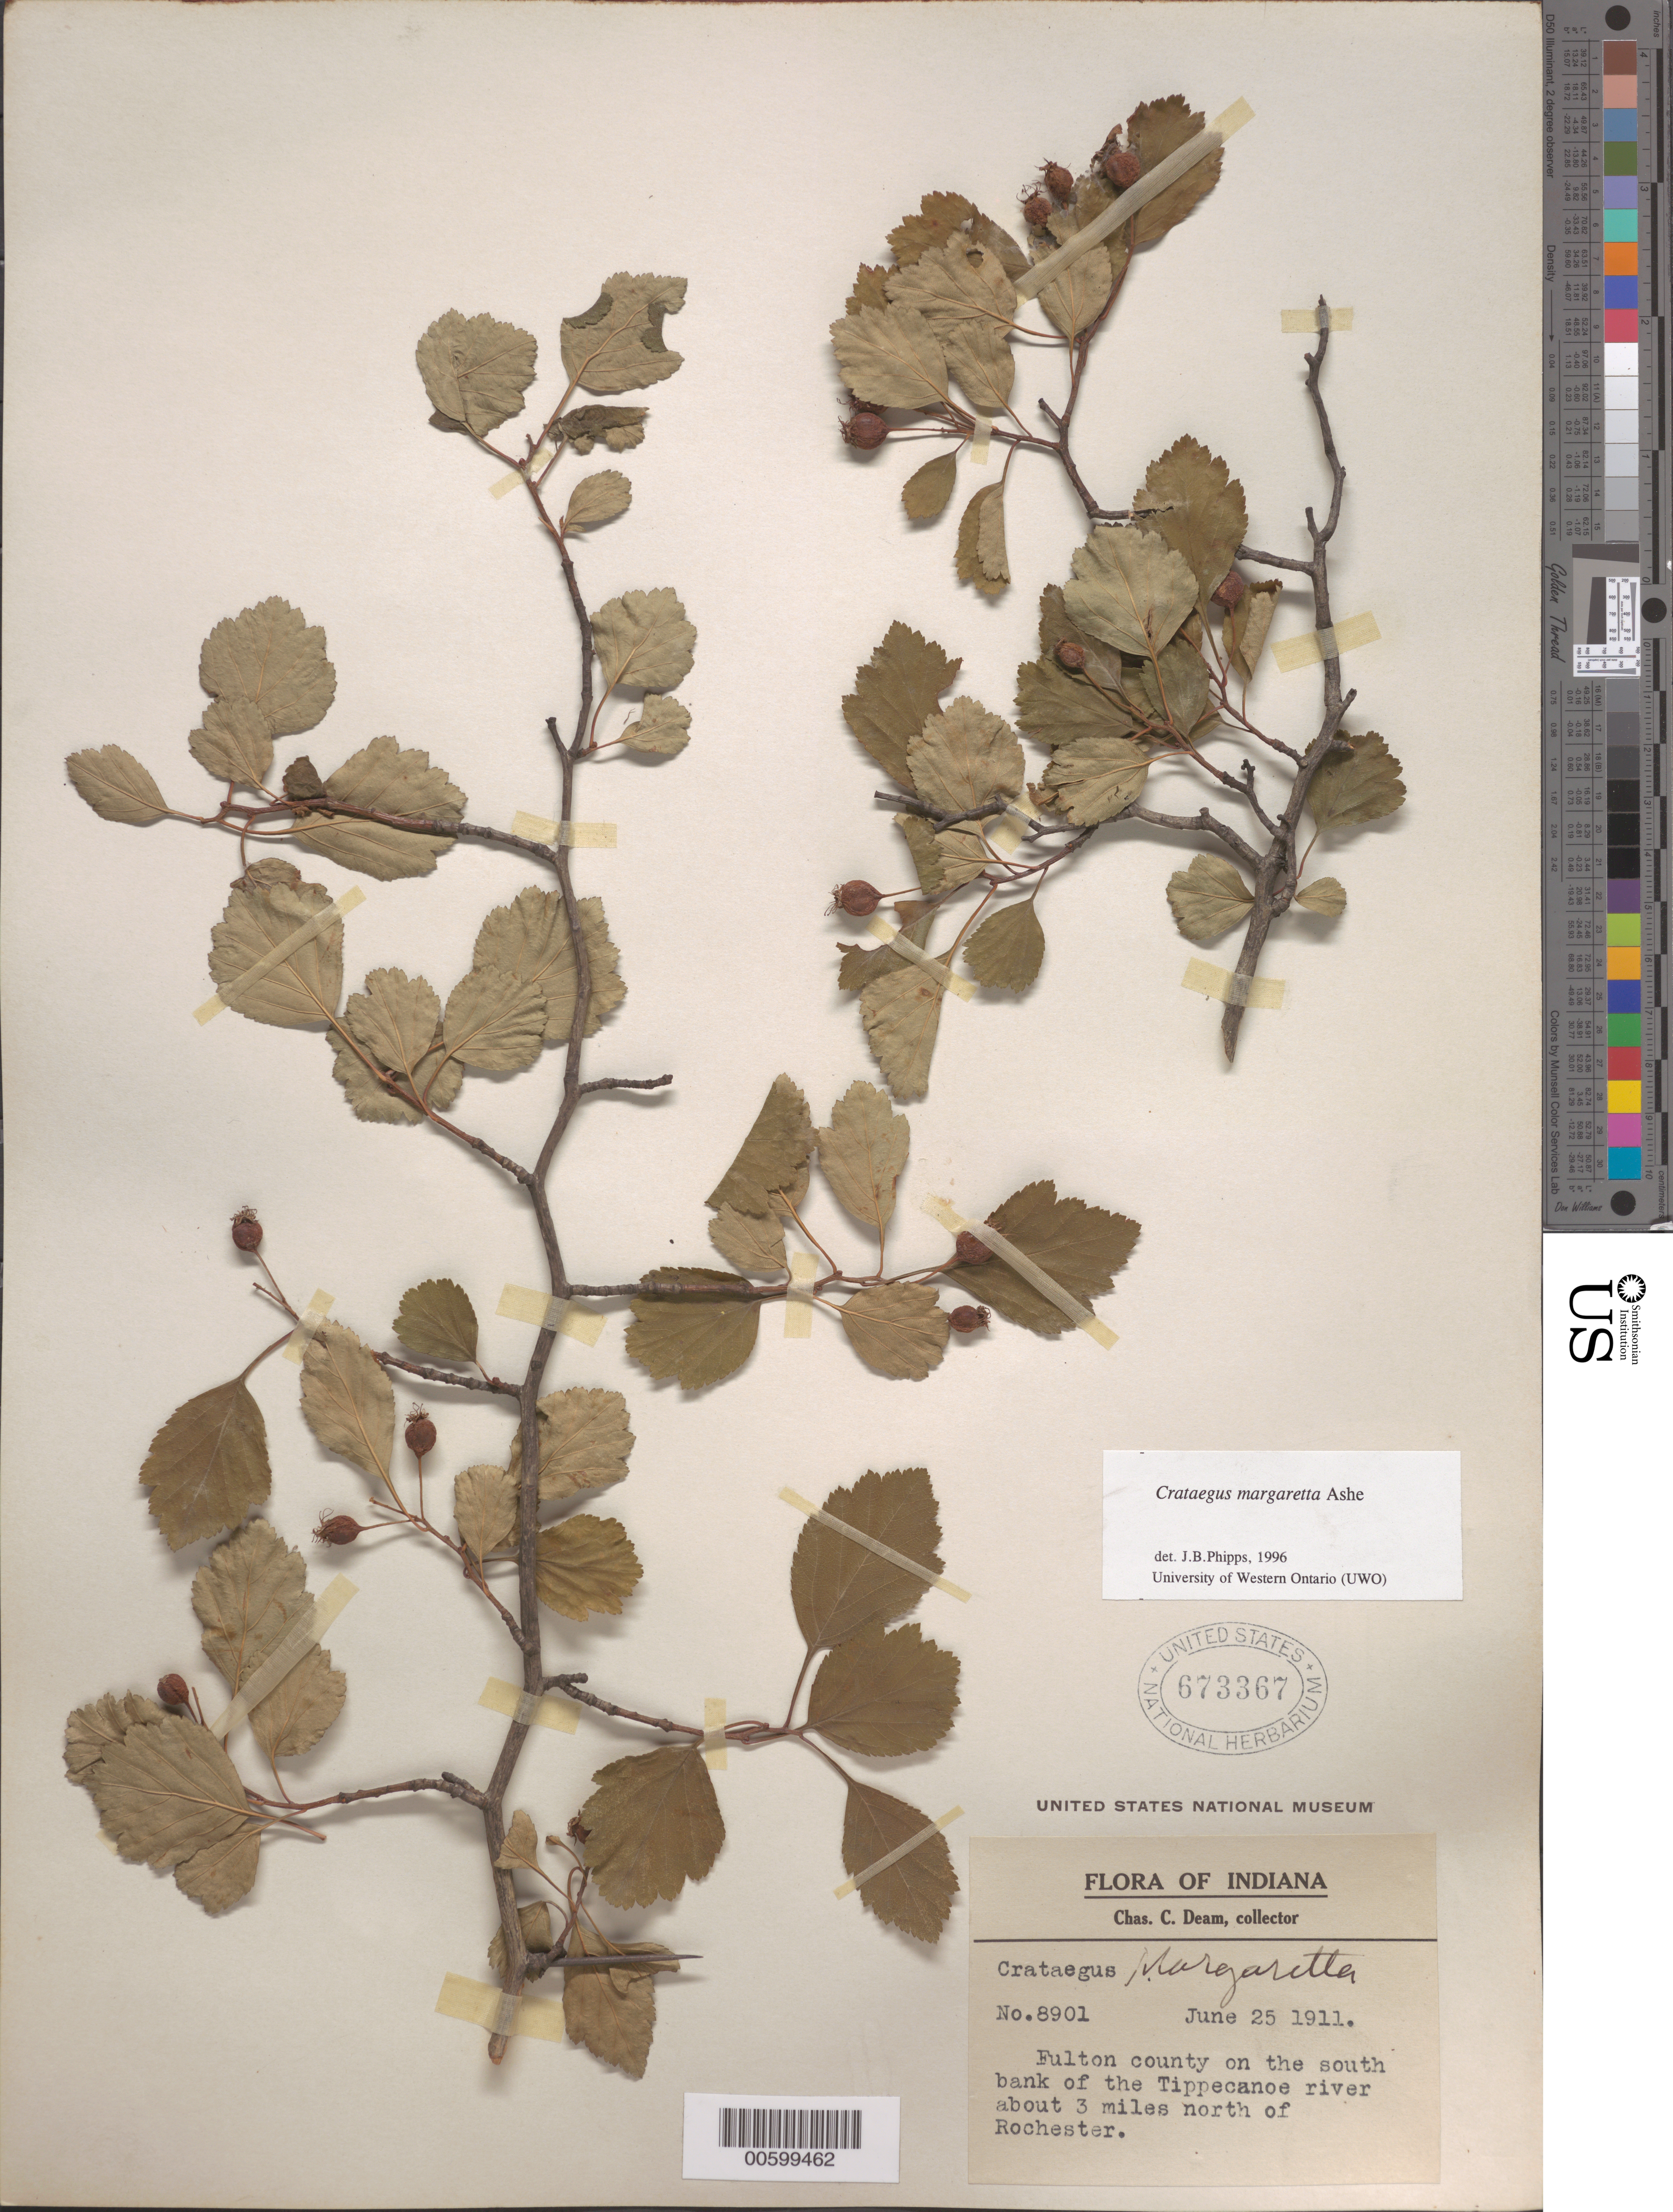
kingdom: Plantae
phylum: Tracheophyta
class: Magnoliopsida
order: Rosales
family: Rosaceae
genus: Crataegus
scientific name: Crataegus margarettae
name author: Ashe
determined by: Phipps, James B., (UWO), University of Western Ontario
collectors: C. C. Deam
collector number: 8901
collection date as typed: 25 Jun 1911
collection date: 1911-06-25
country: United States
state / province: Indiana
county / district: Fulton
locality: S bank of theTippecanoe River about 3 mi. N of Rochester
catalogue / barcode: US 673367